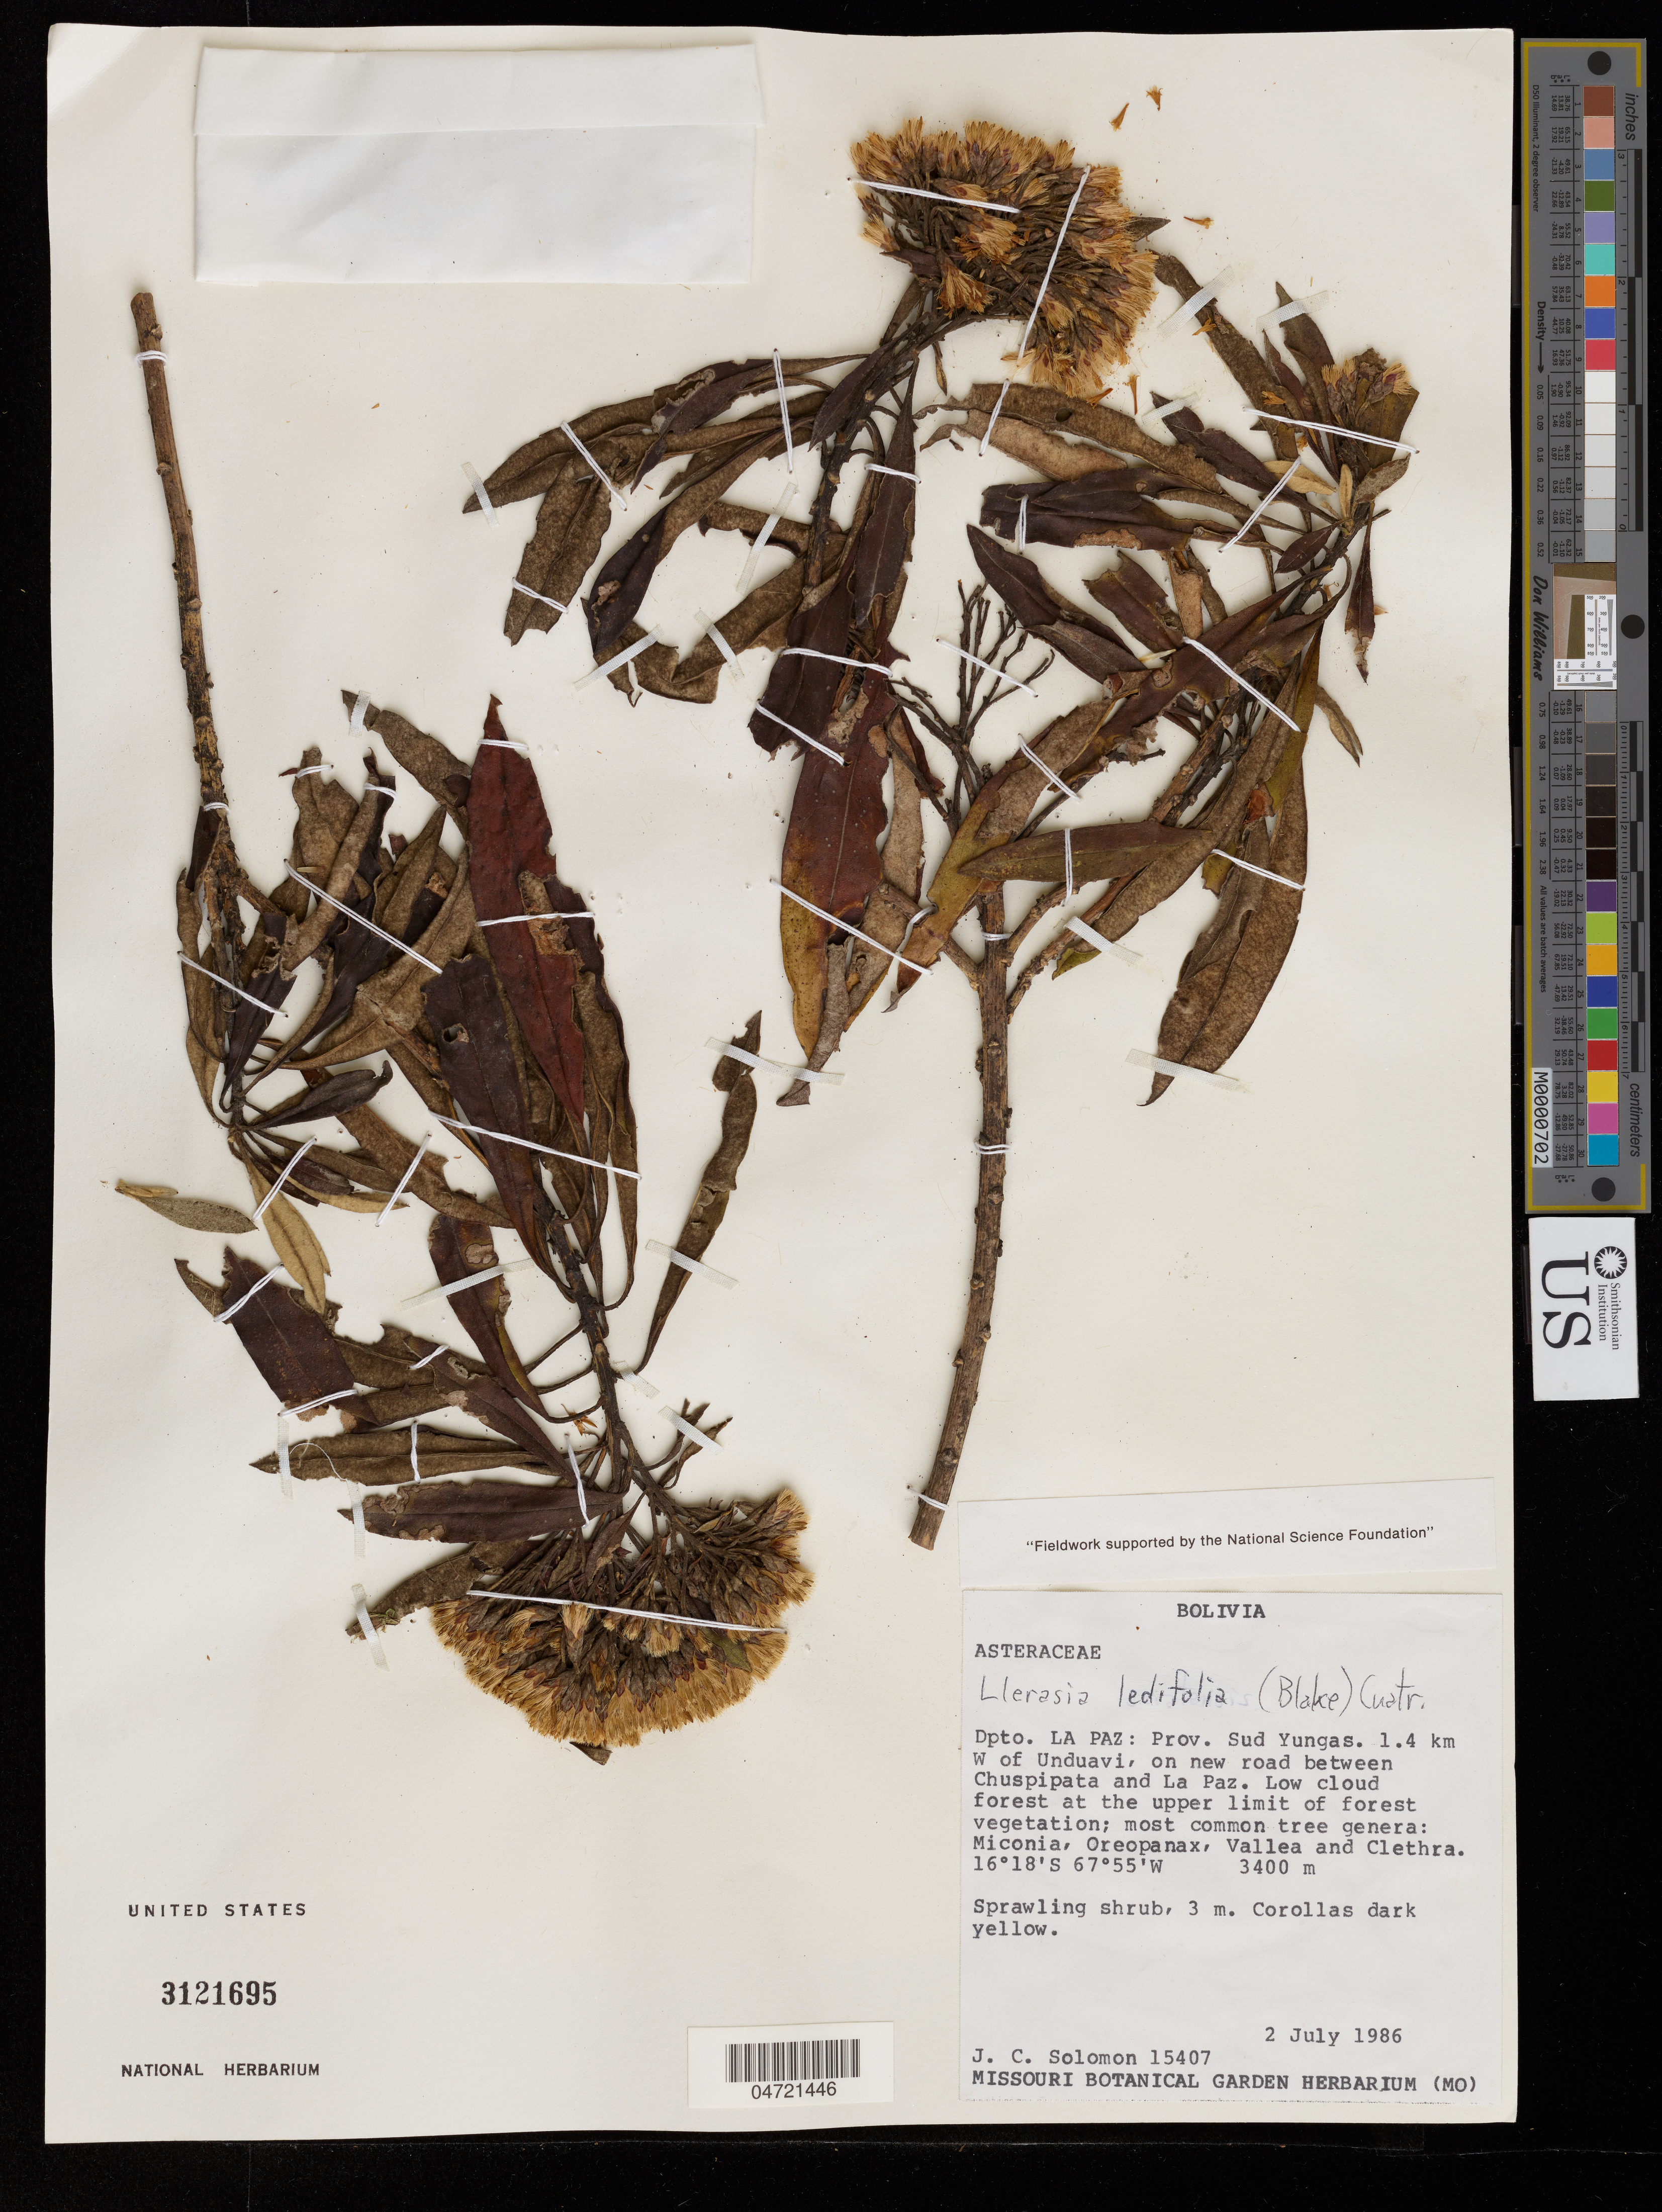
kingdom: Plantae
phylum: Tracheophyta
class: Magnoliopsida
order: Asterales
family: Asteraceae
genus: Llerasia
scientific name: Llerasia ledifolia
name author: (Blake) Cuatrec.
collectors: J. C. Solomon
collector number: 15407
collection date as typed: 02 Jul 1986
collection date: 1986-07-02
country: Bolivia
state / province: La Paz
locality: Prov. Sud Yungas, 1.4 km W of Unduavi, on new road between Chuspipata and La Paz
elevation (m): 3400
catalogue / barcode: US 3121695